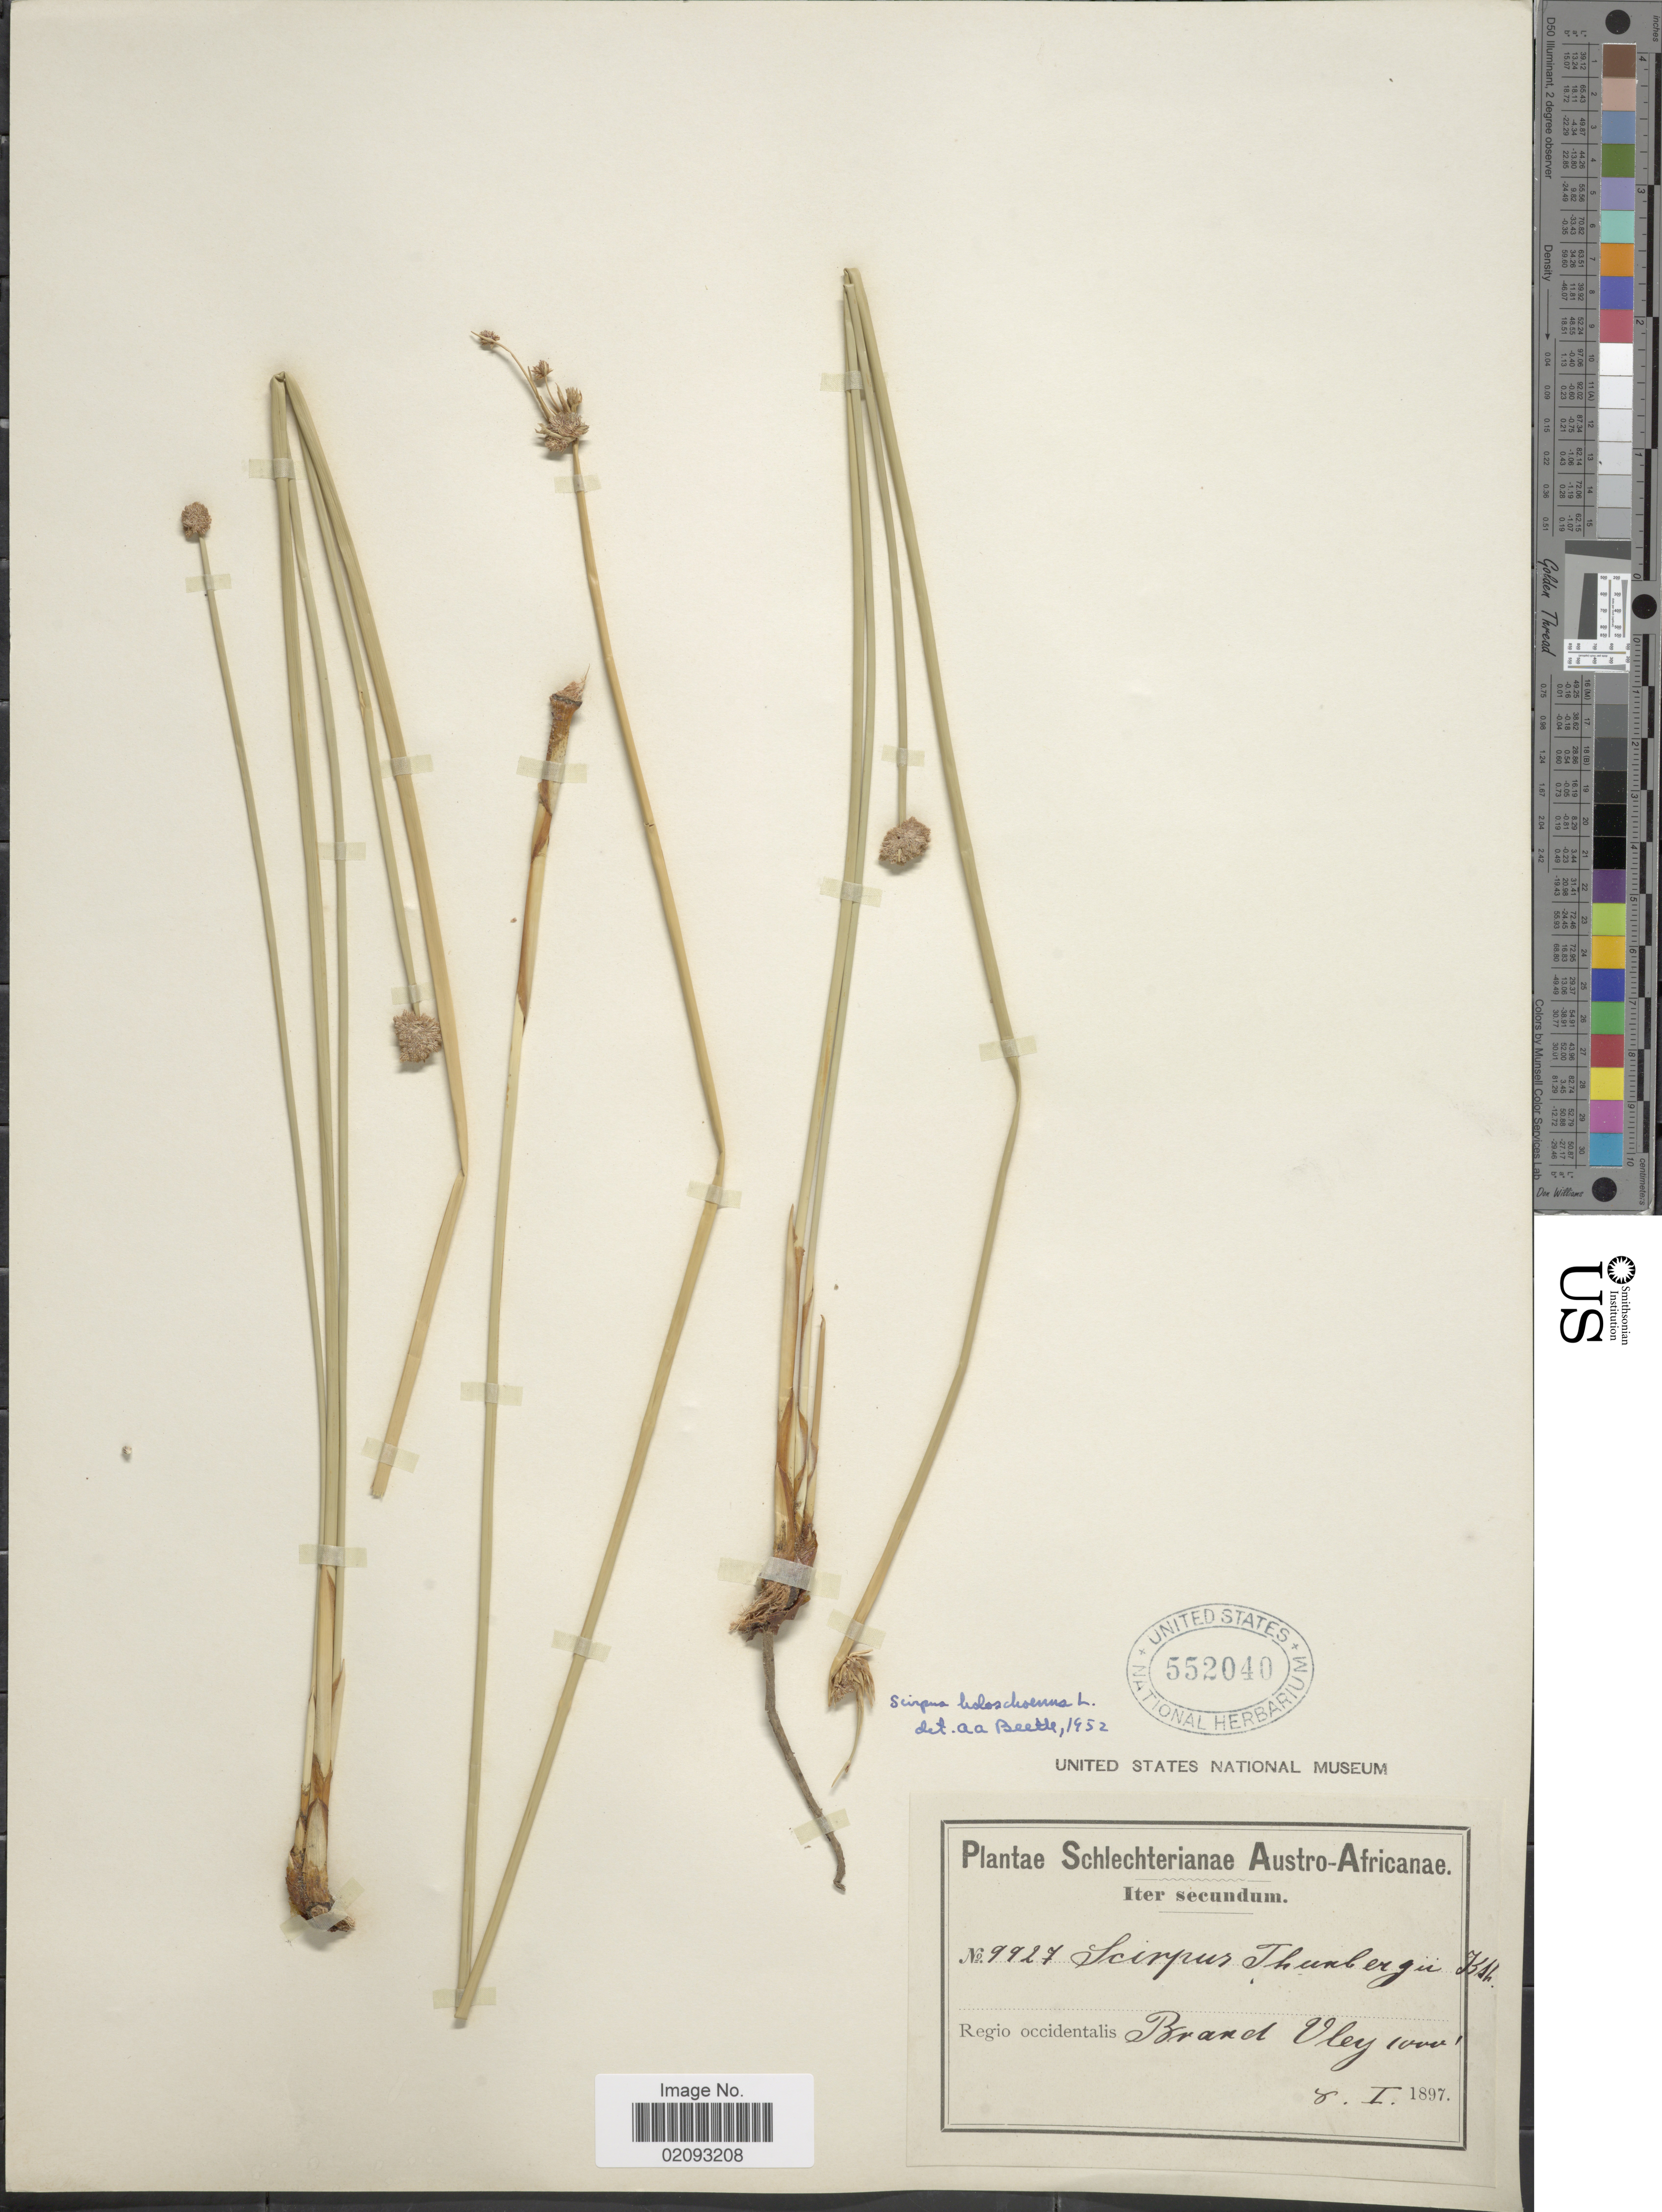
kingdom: Plantae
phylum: Tracheophyta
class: Liliopsida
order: Poales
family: Cyperaceae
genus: Scirpoides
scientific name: Scirpoides thunbergii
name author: (Schrad.) Soják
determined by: Strong, M. T., (US), Smithsonian Institution - National Museum of Natural History (UNITED STATES)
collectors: Schlechter, --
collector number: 9927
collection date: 1897-01-08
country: South Africa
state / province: Eastern Cape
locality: Austro-Africanae, regio occidentalis Brand Vley (Brandvlei)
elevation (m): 305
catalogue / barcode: US 552040